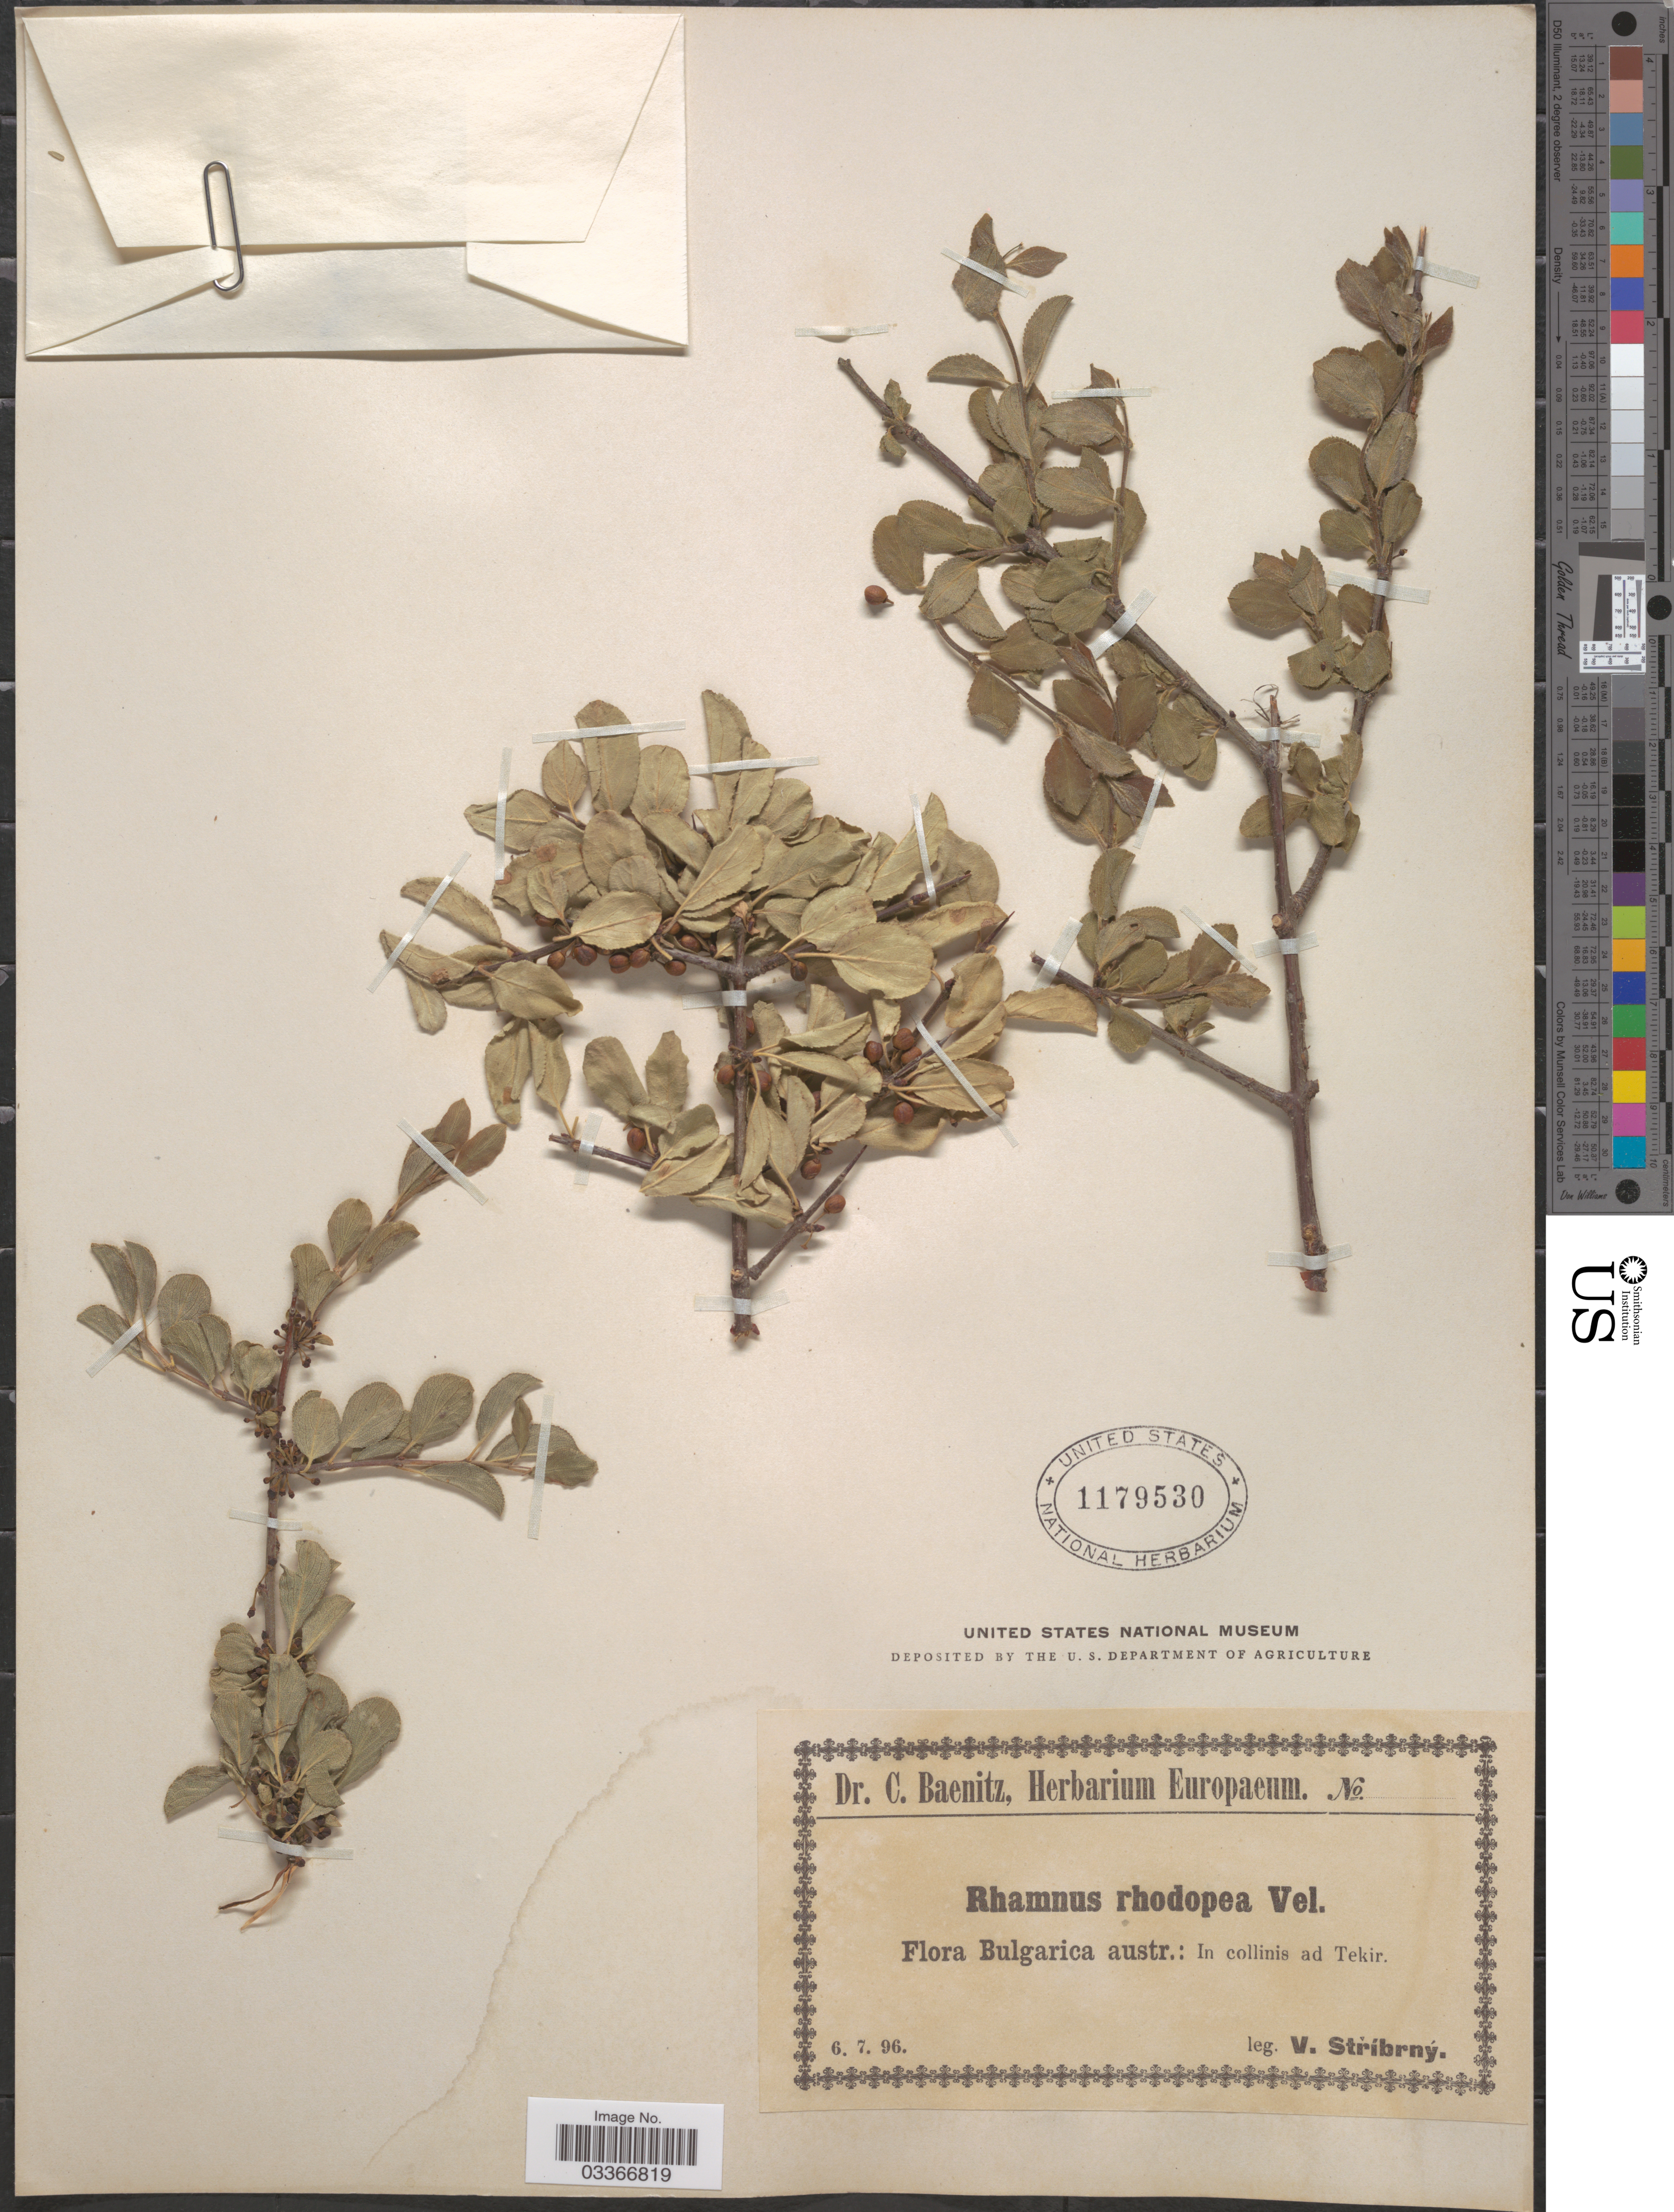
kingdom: Plantae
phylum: Tracheophyta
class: Magnoliopsida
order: Rosales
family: Rhamnaceae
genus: Rhamnus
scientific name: Rhamnus rhodopea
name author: Velen.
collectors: V. Stribrny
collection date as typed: Transcribed d/m/y: 6/7/96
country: Bulgaria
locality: Bulgarica austr.: In collinis ad Tekir.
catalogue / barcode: US 1179530